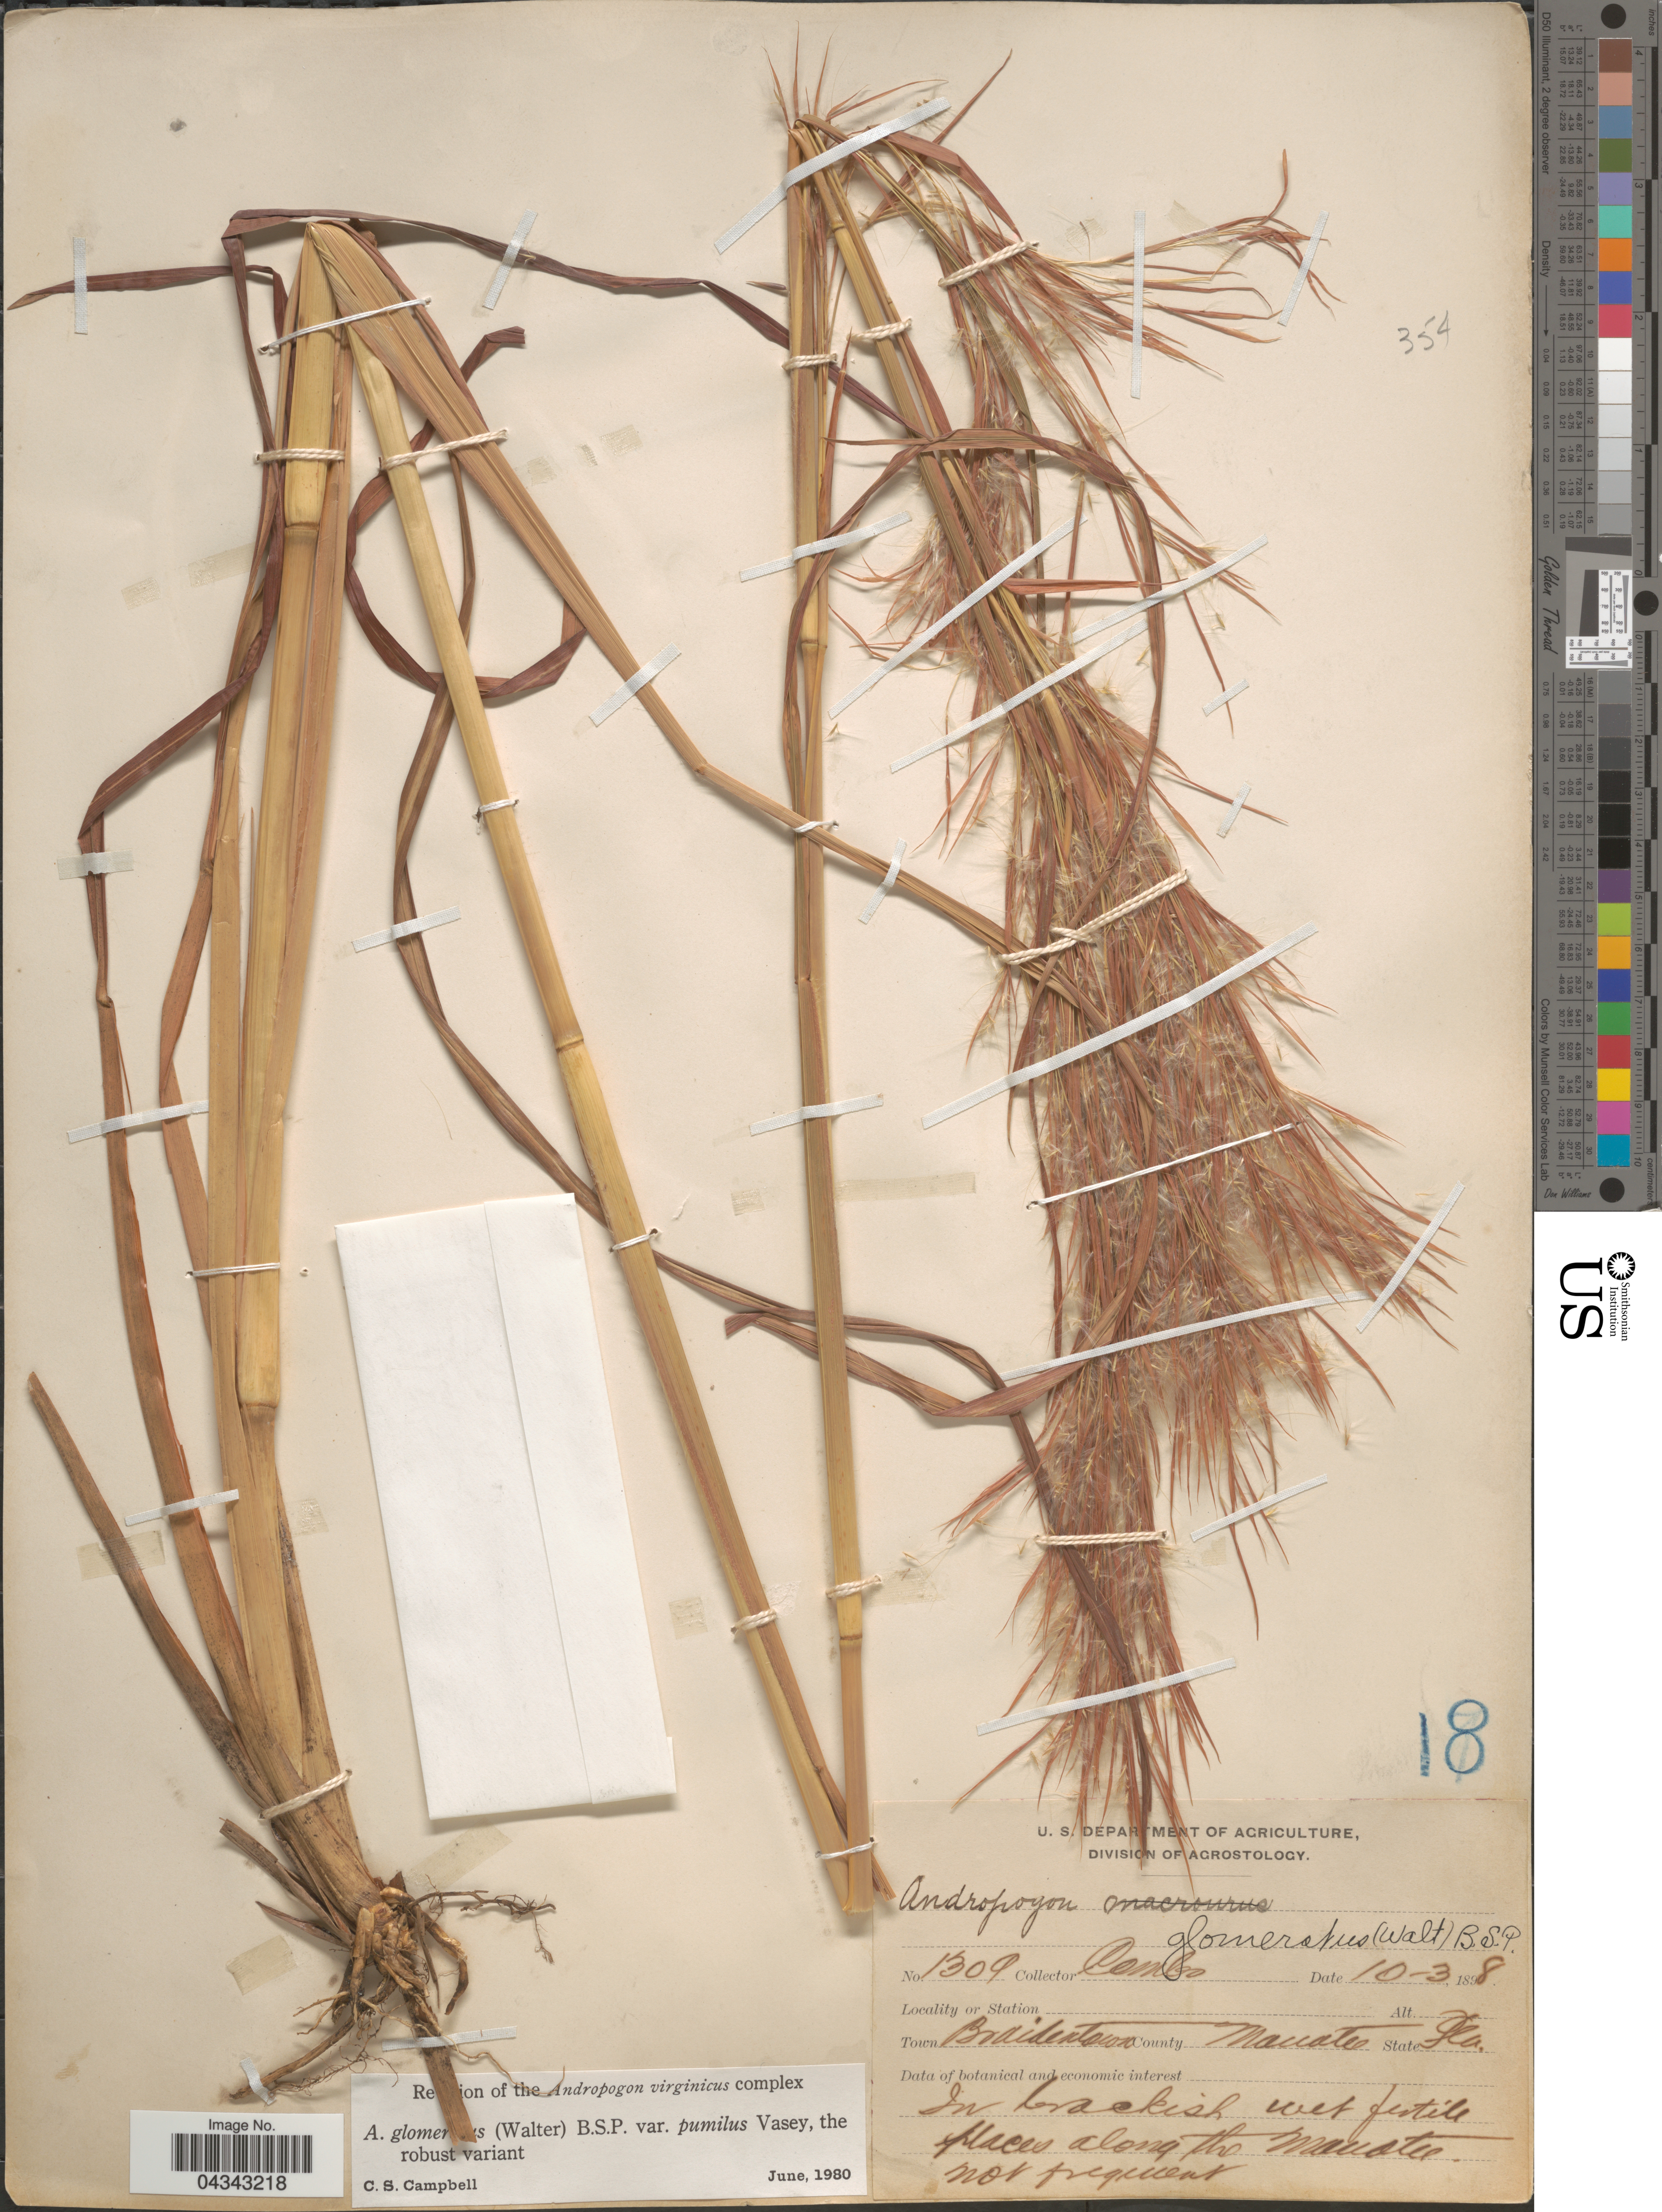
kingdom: Plantae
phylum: Tracheophyta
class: Liliopsida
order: Poales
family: Poaceae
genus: Andropogon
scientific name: Andropogon glomeratus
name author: (Walter) Britton, Stearns & Poggenb.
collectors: -. Combs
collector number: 1309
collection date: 1898-10-03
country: United States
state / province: Florida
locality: Town Braidentown. County Manatee. In brackish wet fertile places along the Manatee.